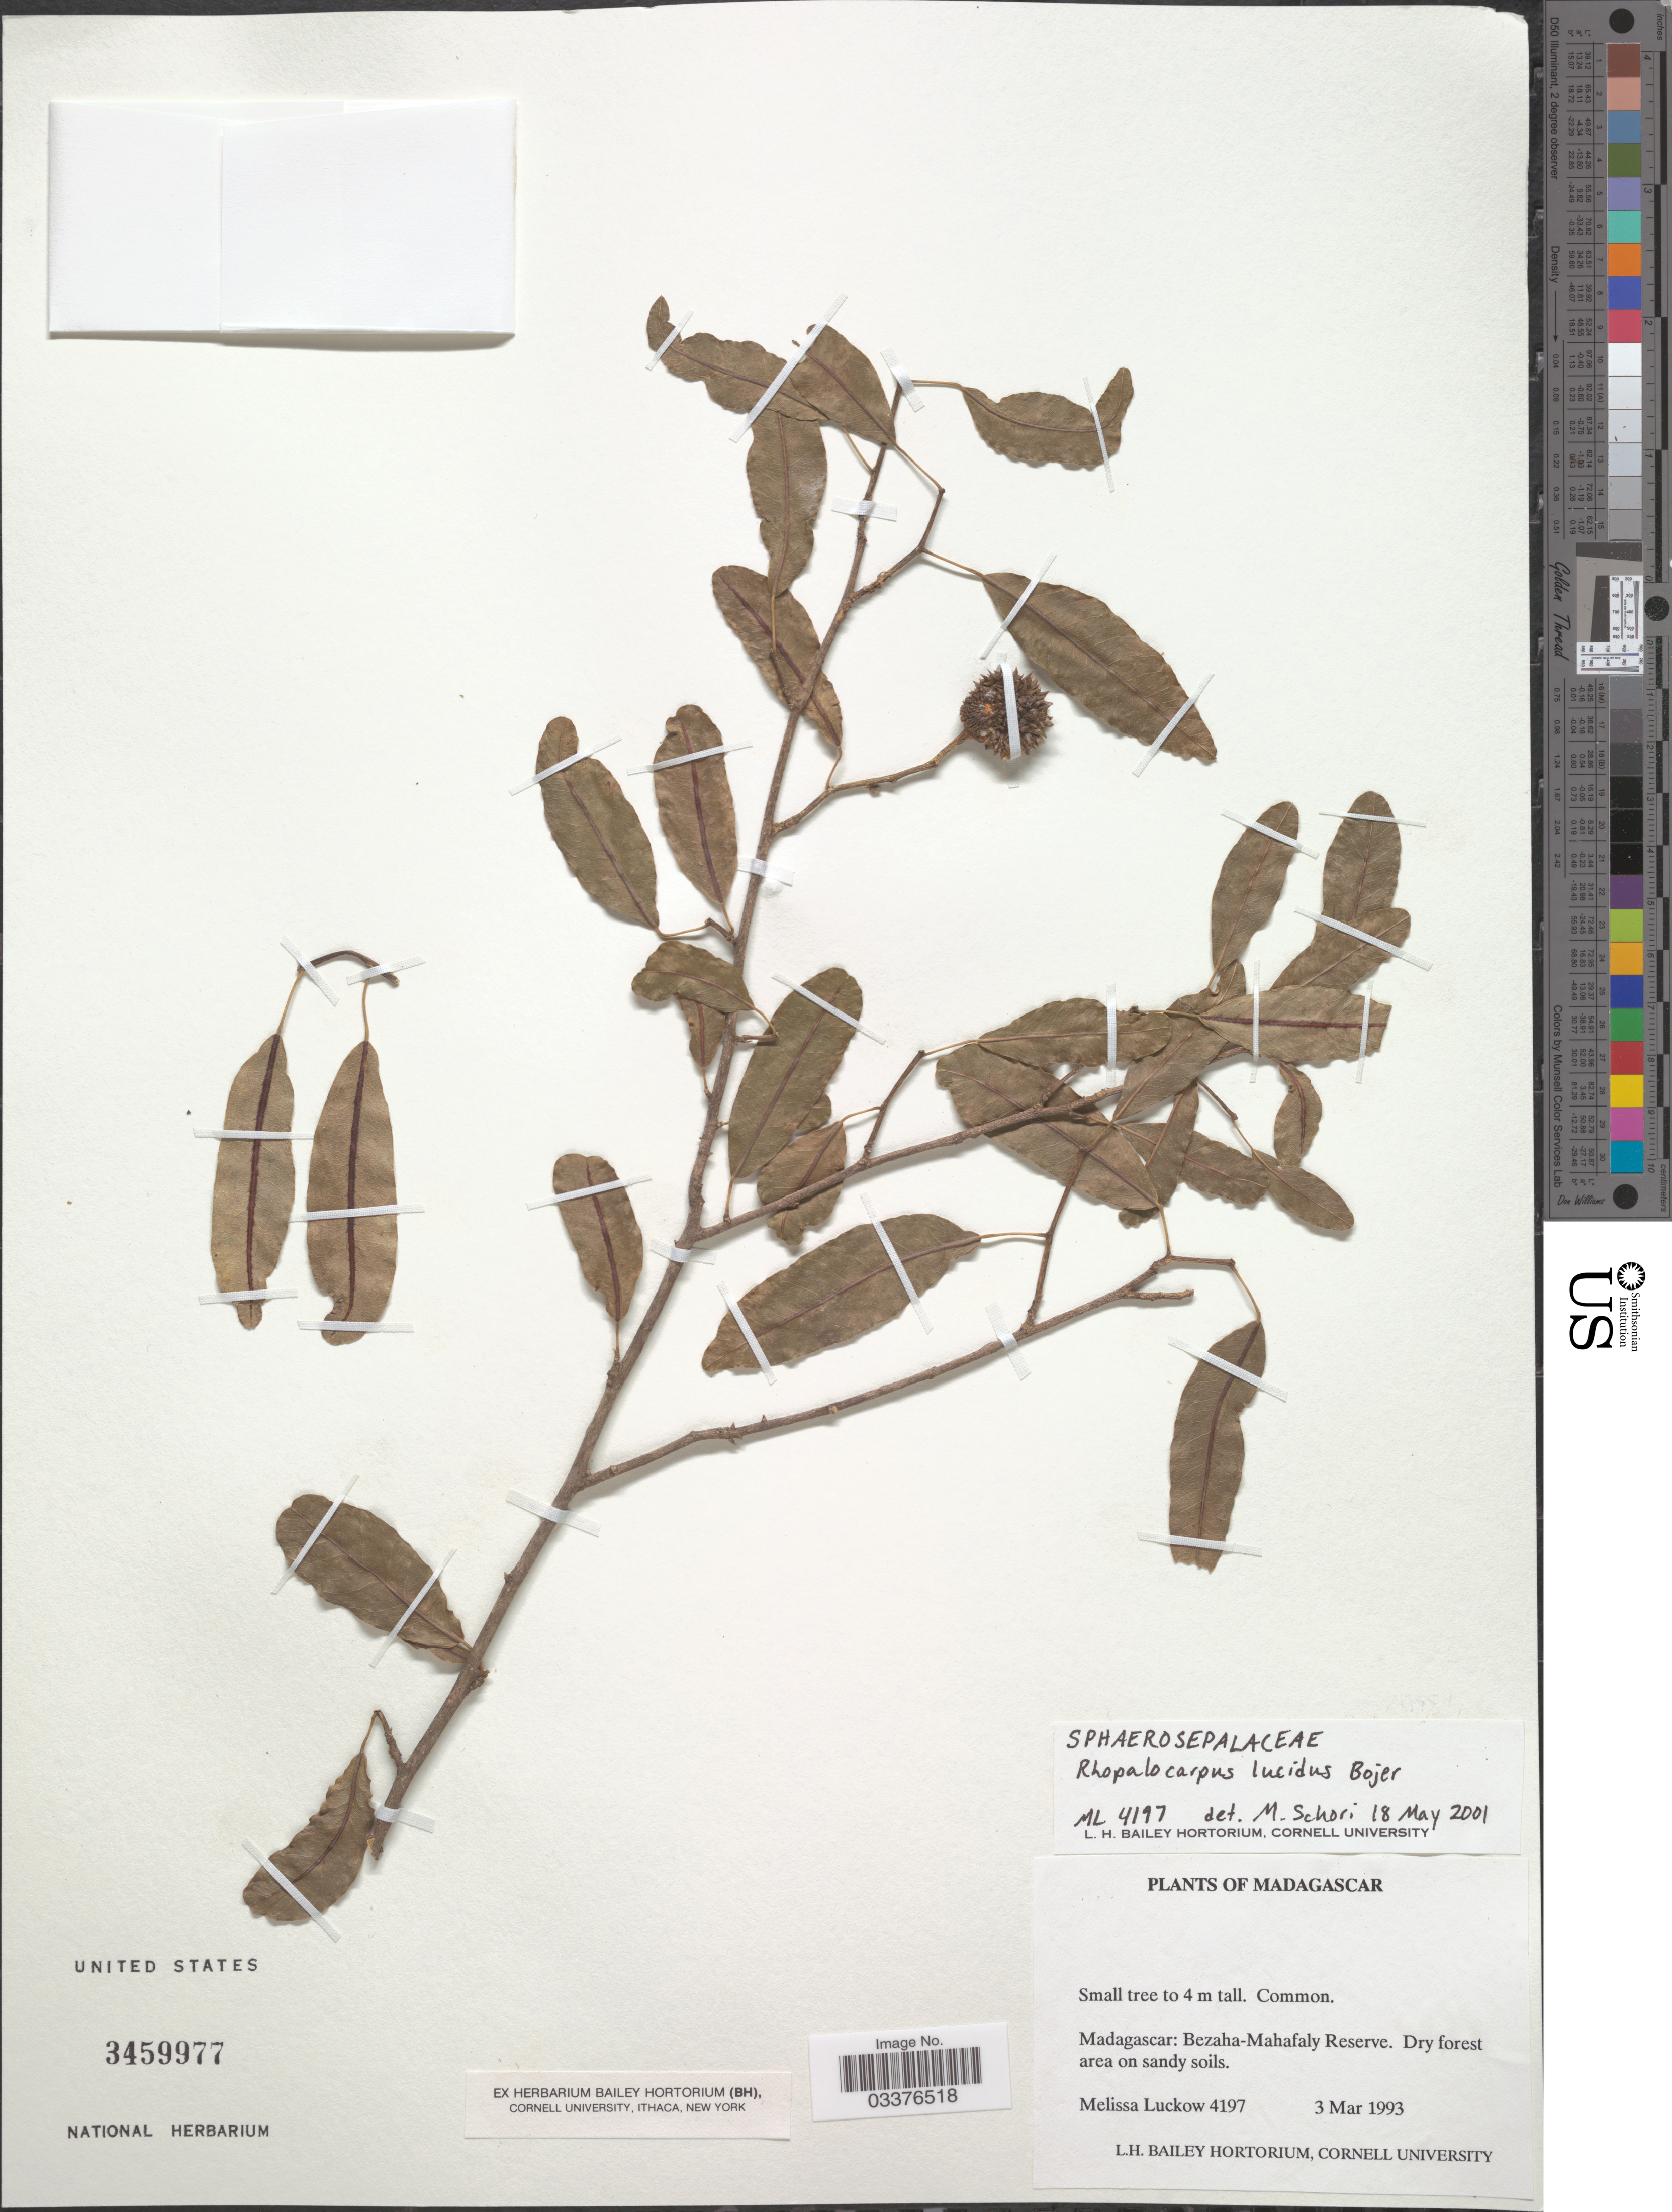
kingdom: Plantae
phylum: Tracheophyta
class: Magnoliopsida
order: Malvales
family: Sphaerosepalaceae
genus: Rhopalocarpus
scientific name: Rhopalocarpus lucidus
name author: Bojer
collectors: M. A. Luckow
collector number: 4197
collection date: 1993-03-03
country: Madagascar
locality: Bezaha-Mahafaly Reserve.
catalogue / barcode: US 3459977